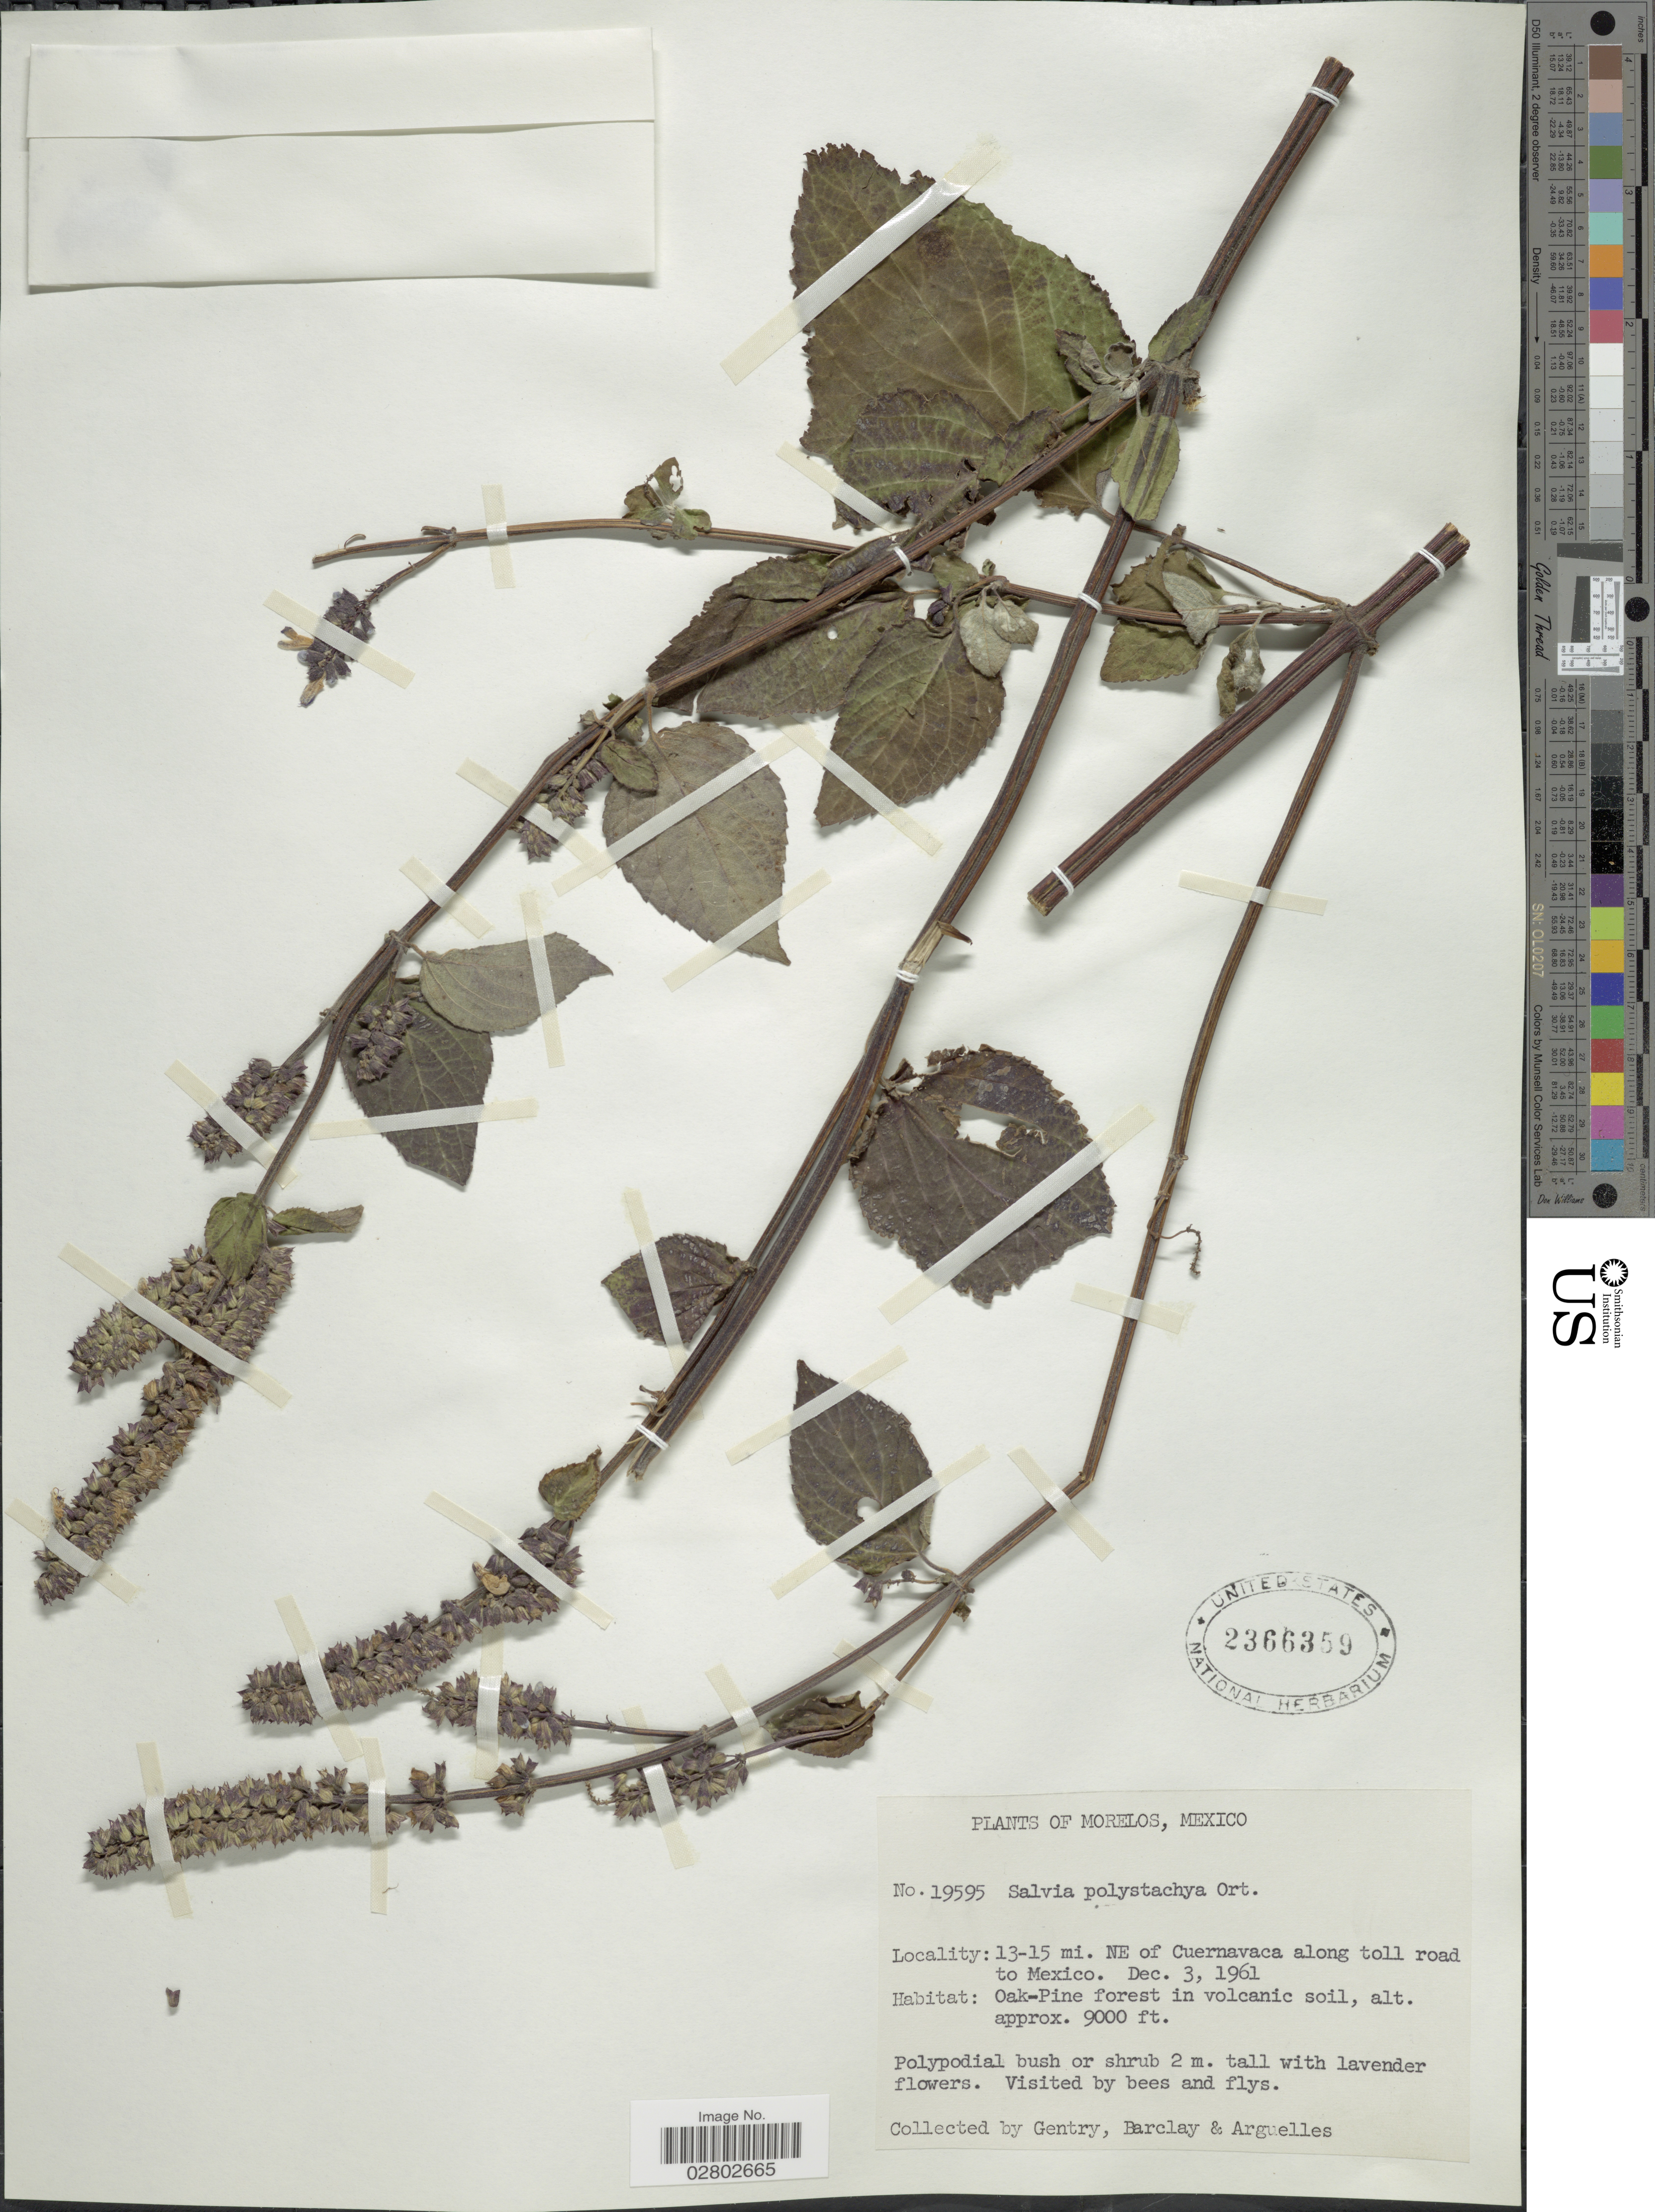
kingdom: Plantae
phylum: Tracheophyta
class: Magnoliopsida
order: Lamiales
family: Lamiaceae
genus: Salvia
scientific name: Salvia polystachya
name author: Cav.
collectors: Gentry, --, -- Barclay & Arguelles, --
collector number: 19595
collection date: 1961-12-03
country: Mexico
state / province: Morelos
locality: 13-15 mi. NE of Cuernavaca along toll road to Mexico.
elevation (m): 2743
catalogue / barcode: US 2366359